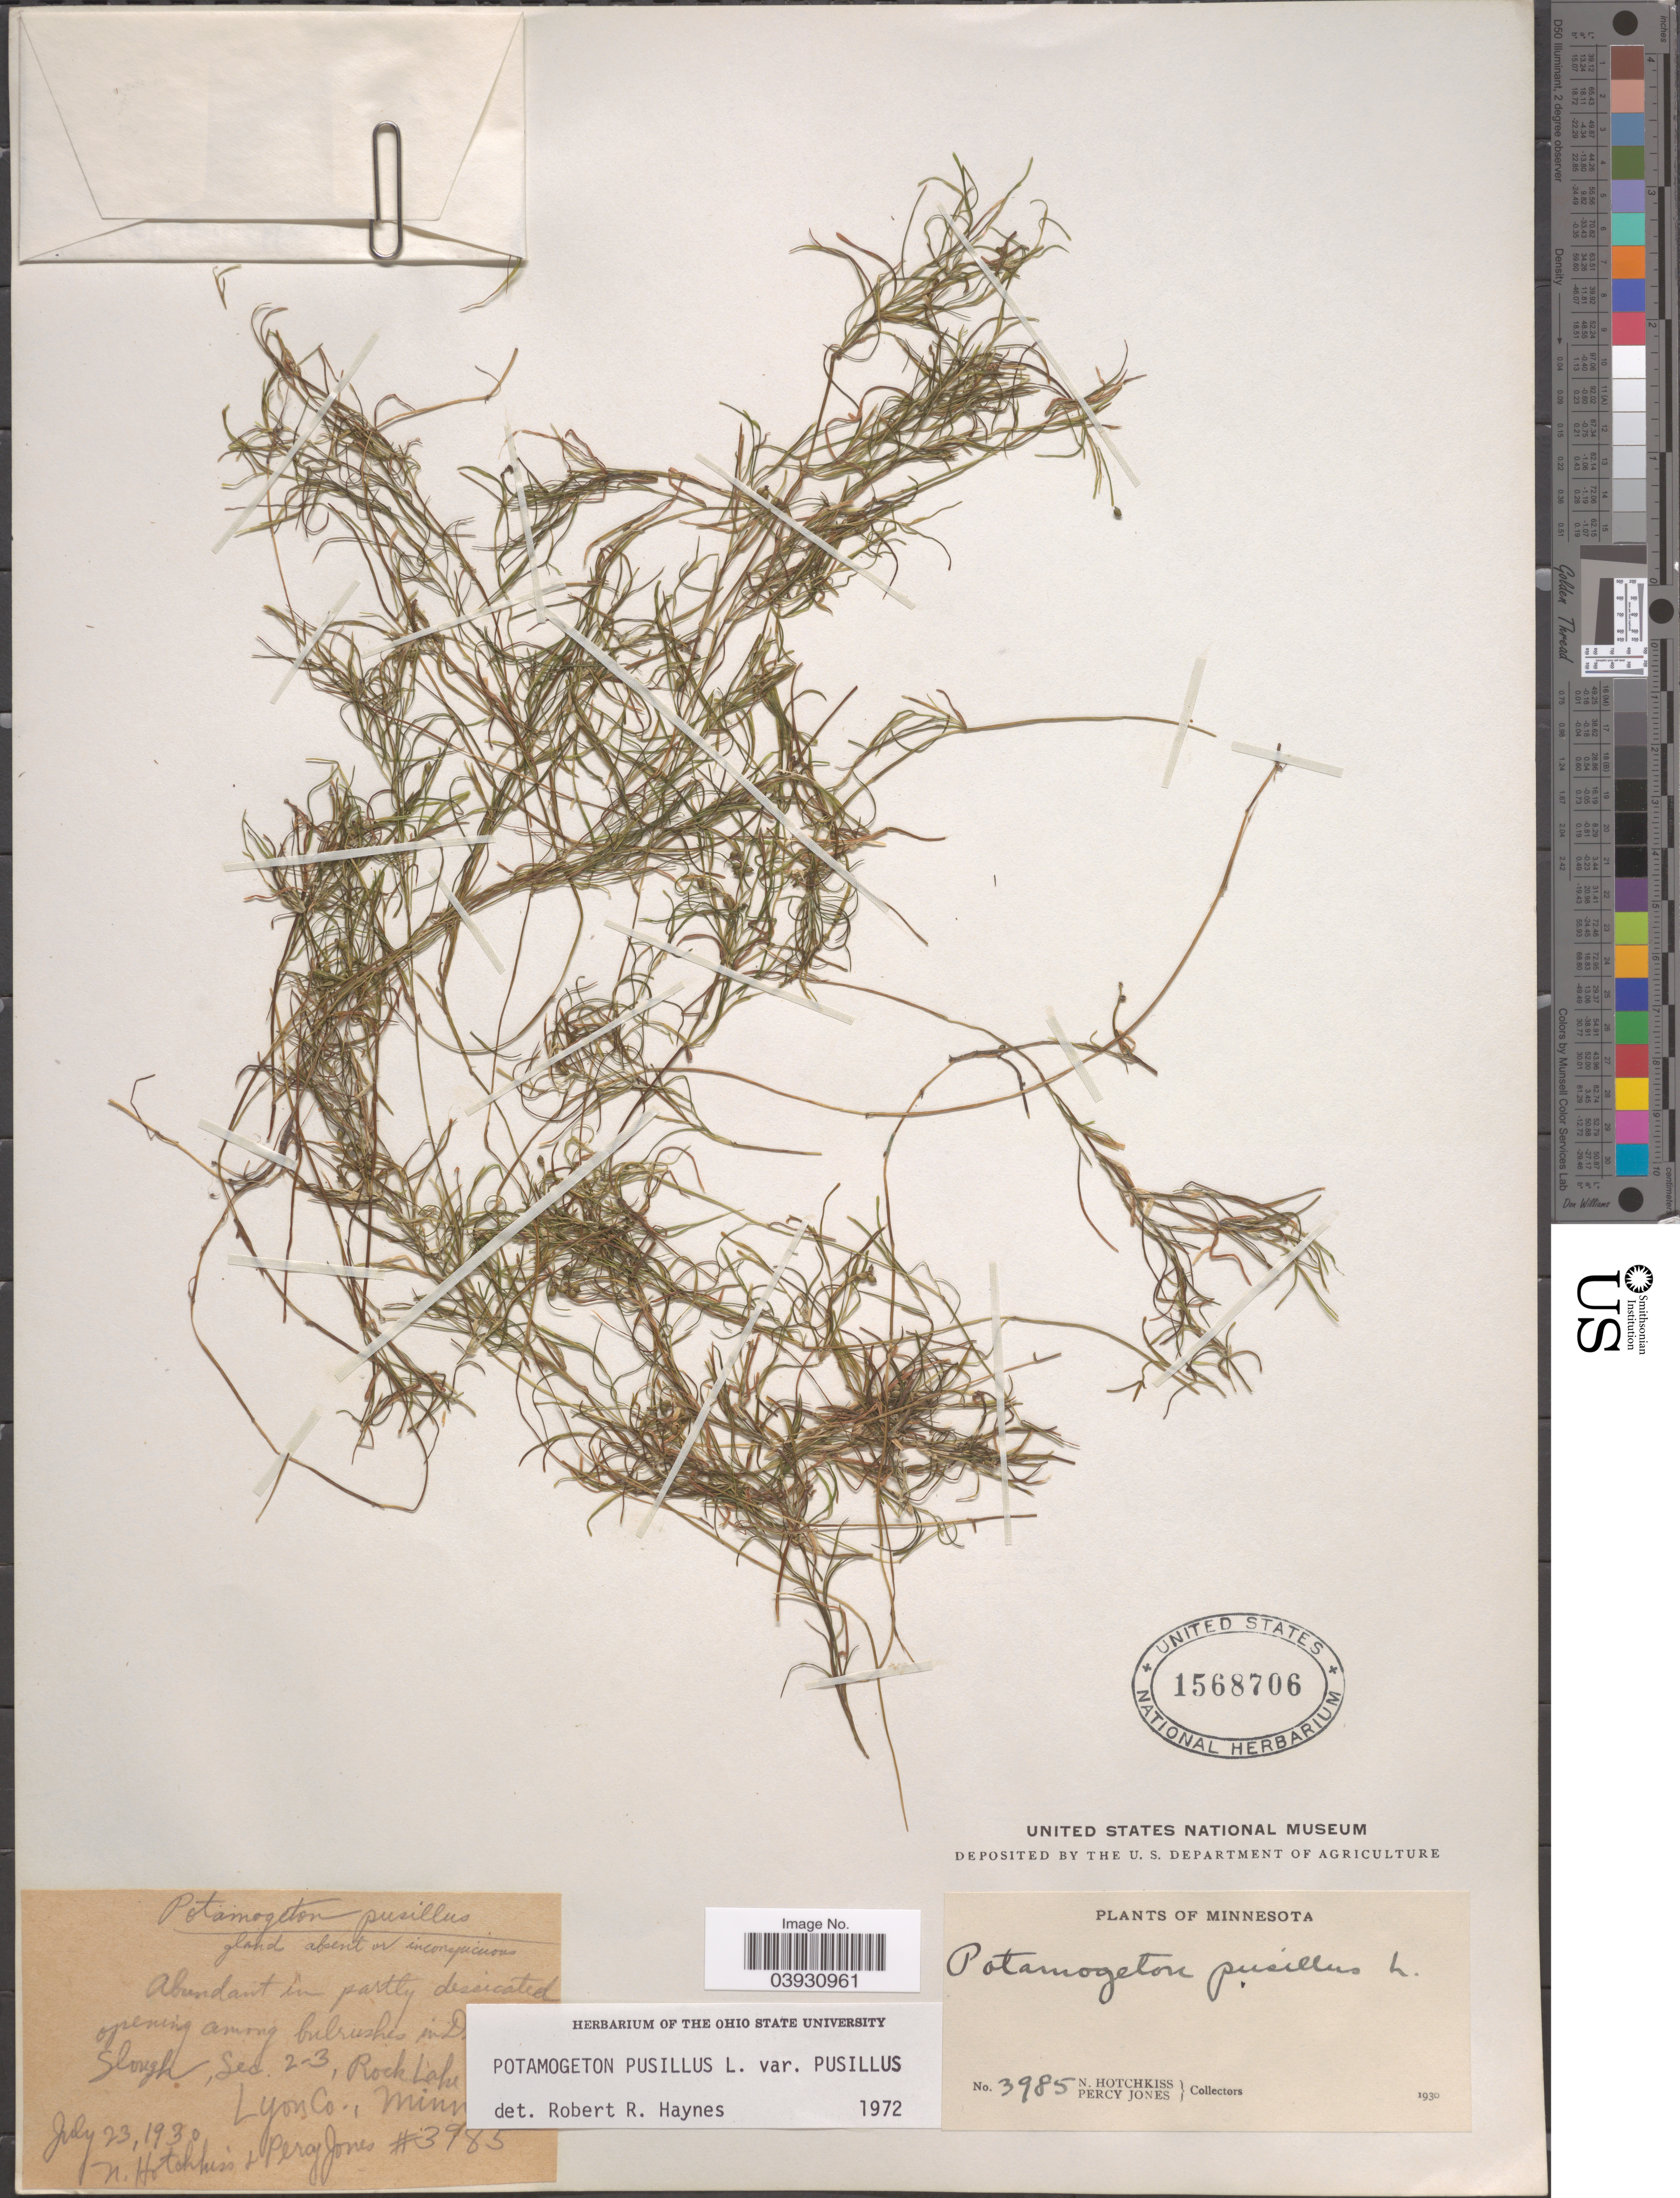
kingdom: Plantae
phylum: Tracheophyta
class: Liliopsida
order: Alismatales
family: Potamogetonaceae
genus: Potamogeton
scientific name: Potamogeton pusillus var. pusillus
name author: L.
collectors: N. Hotchkiss & P. Jones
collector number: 3985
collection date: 1930-07-23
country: United States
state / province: Minnesota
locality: Slough Sec. 2-3, Rock Lake, Lyon Co.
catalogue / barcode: US 1568706